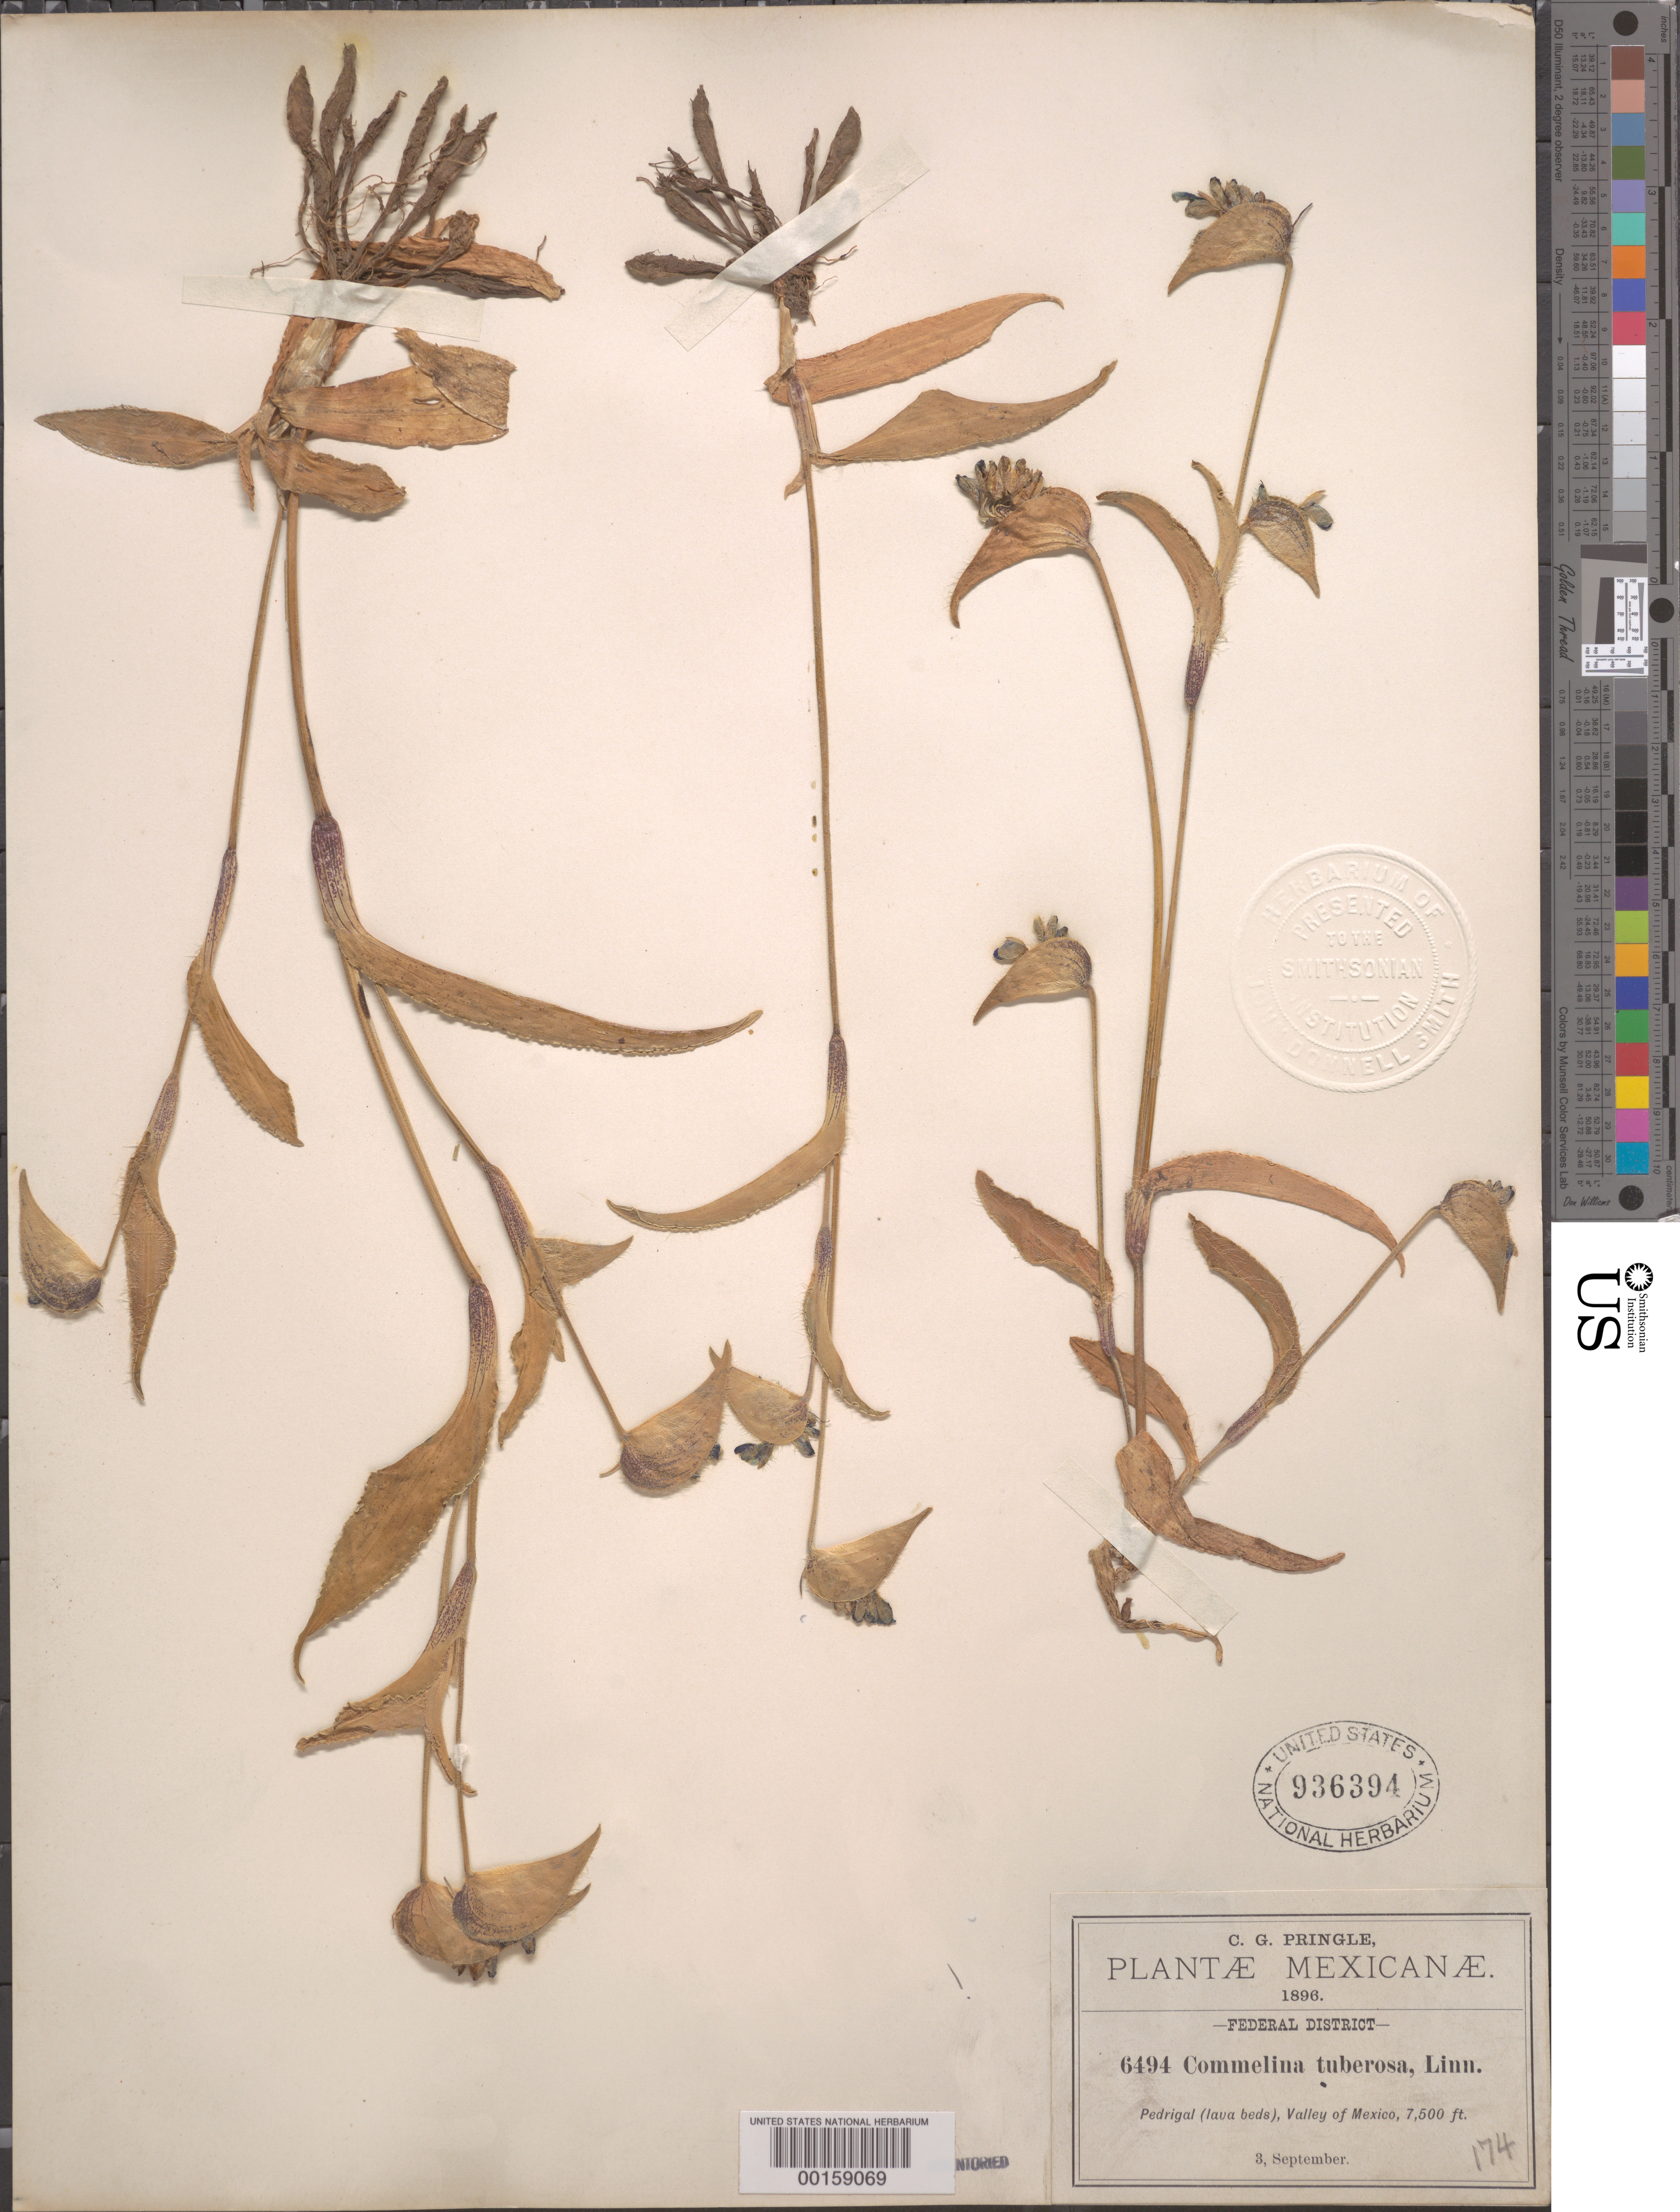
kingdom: Plantae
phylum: Tracheophyta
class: Liliopsida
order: Commelinales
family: Commelinaceae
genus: Commelina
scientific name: Commelina tuberosa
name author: L.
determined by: Faden, Robert B., (US), Smithsonian Institution - National Museum of Natural History (UNITED STATES)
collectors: C. G. Pringle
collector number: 6494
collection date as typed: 03 Sep 1896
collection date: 1896-09-03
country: Mexico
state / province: Distrito Federal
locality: Pedregal; Valley of Mexico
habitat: Lavabeds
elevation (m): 2288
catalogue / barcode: US 936394